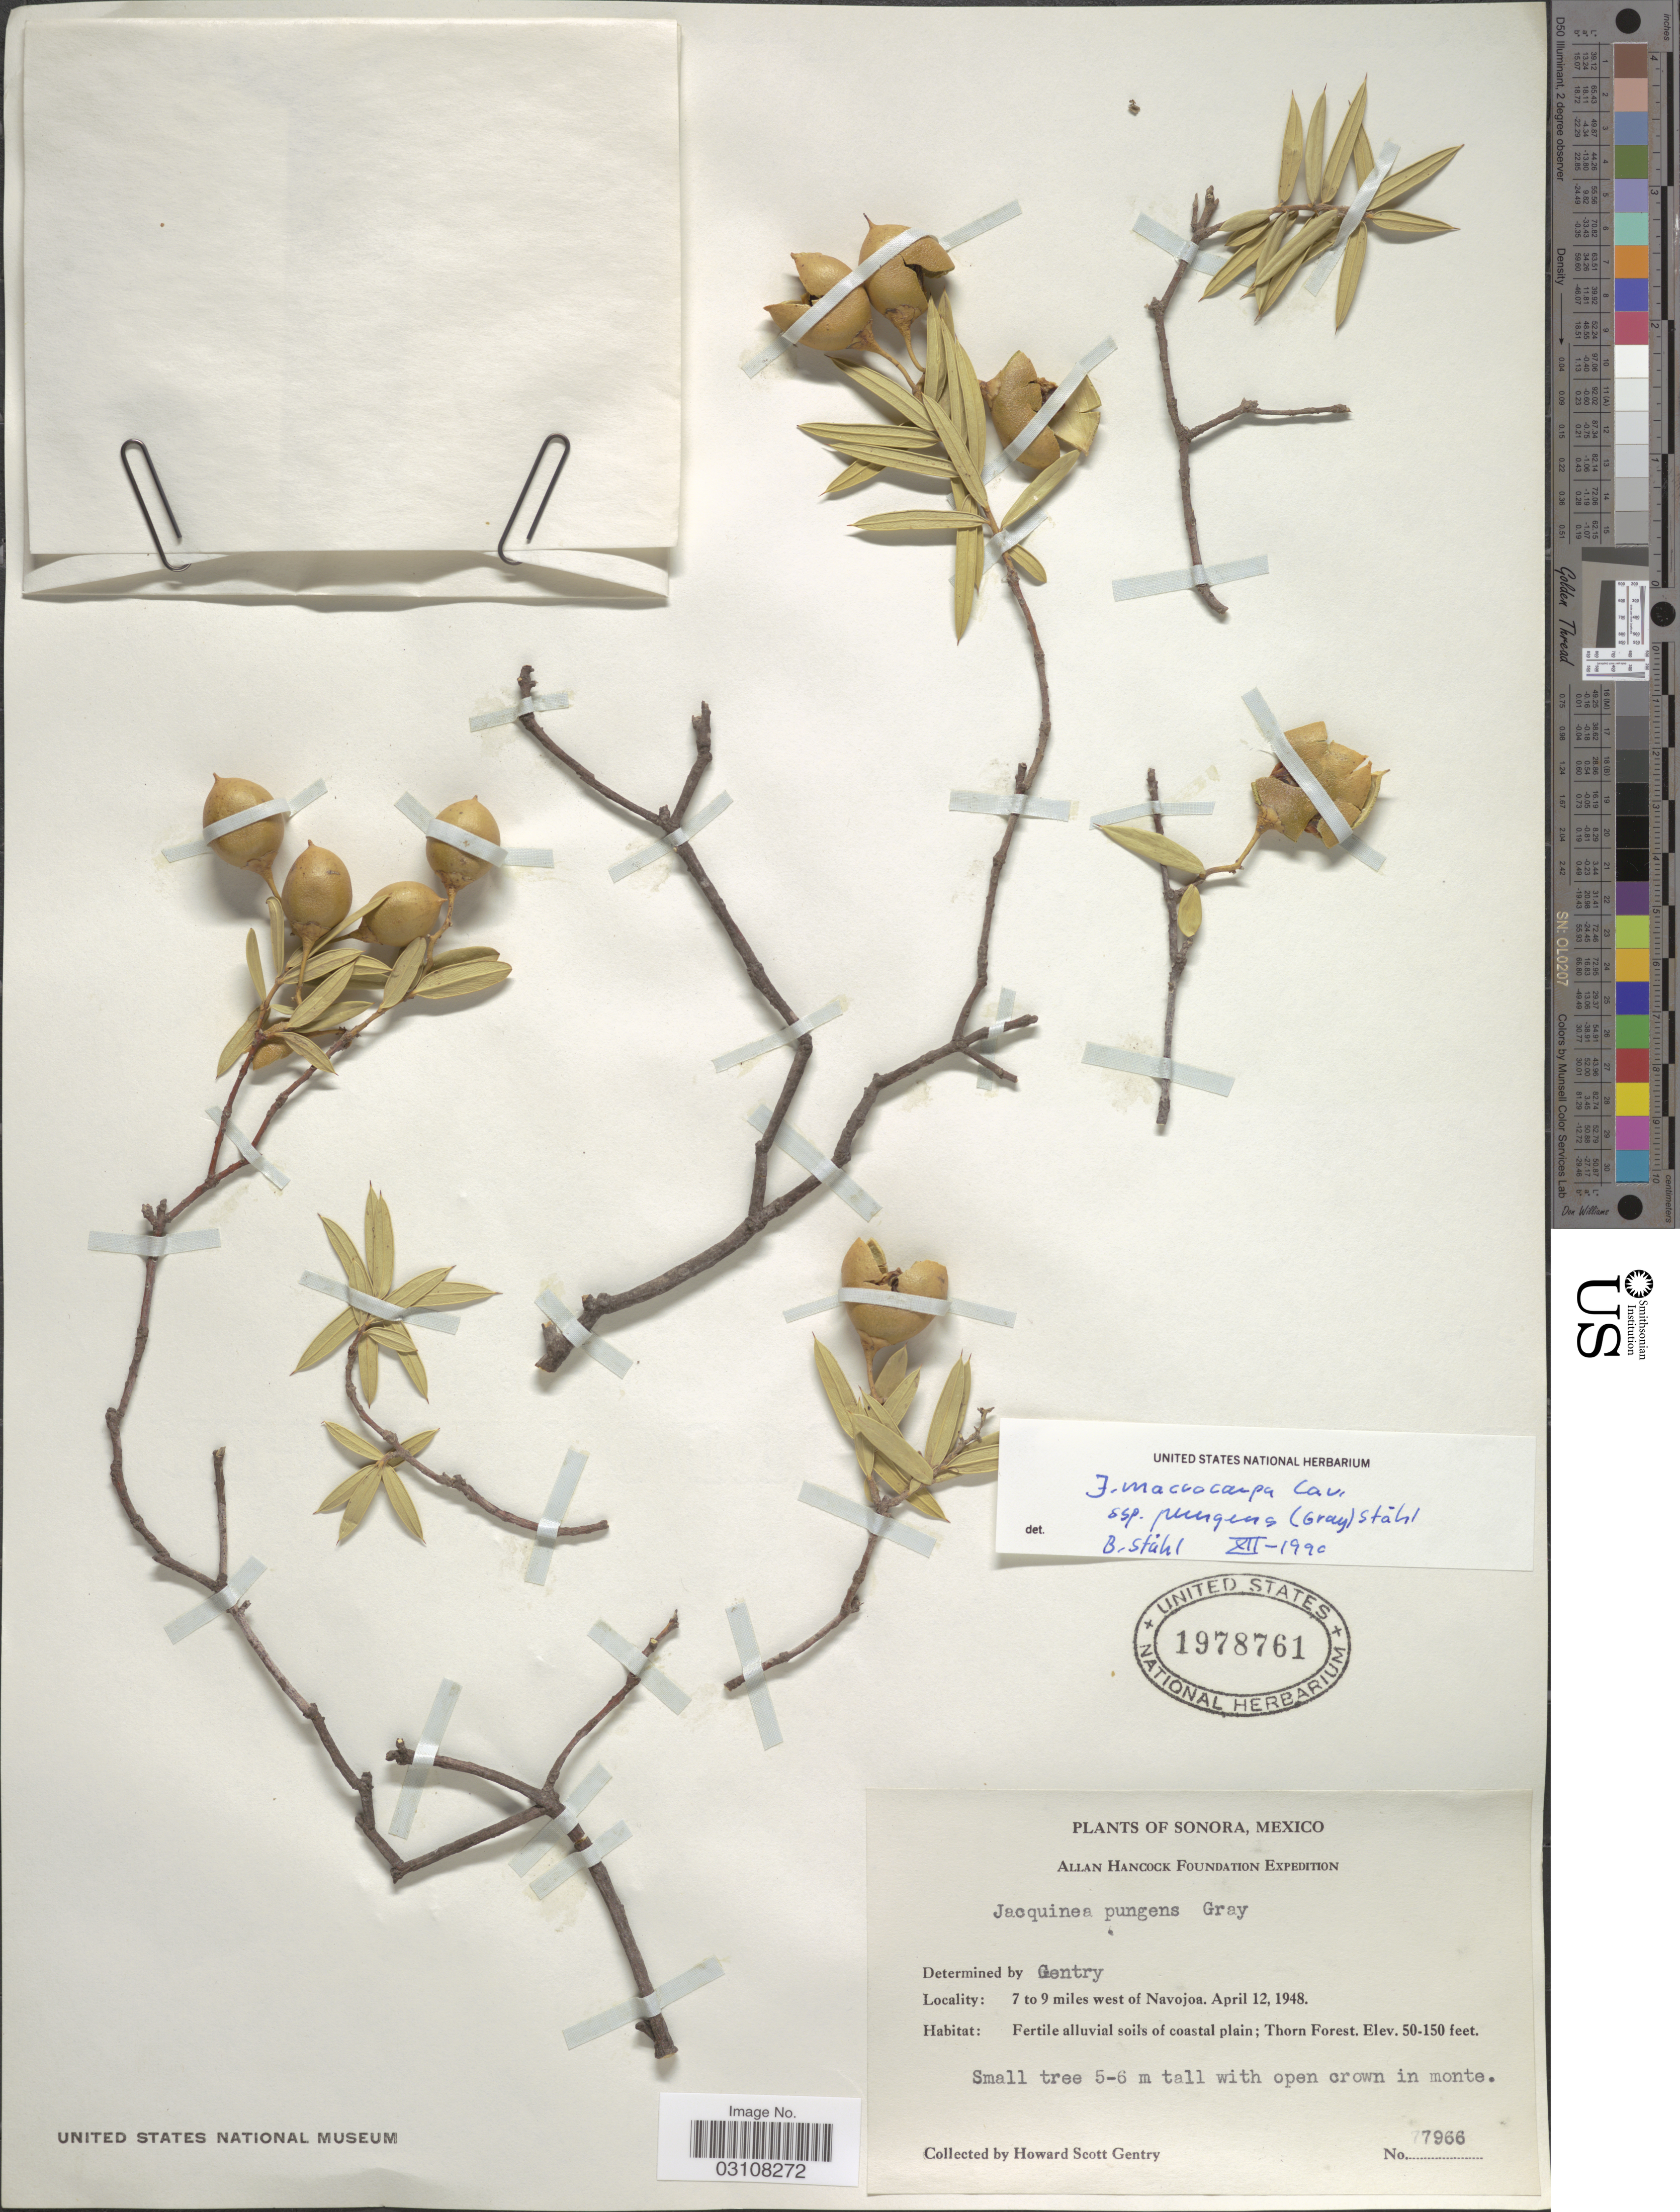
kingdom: Plantae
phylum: Tracheophyta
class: Magnoliopsida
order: Ericales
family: Primulaceae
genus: Jacquinia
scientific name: Jacquinia macrocarpa subsp. pungens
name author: Cav.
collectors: H. S. Gentry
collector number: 77966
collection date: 1948-04-12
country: Mexico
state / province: Sonora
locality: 7 to 9 miles west of Navojoa. Thorn Forest.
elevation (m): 15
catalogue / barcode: US 1978761